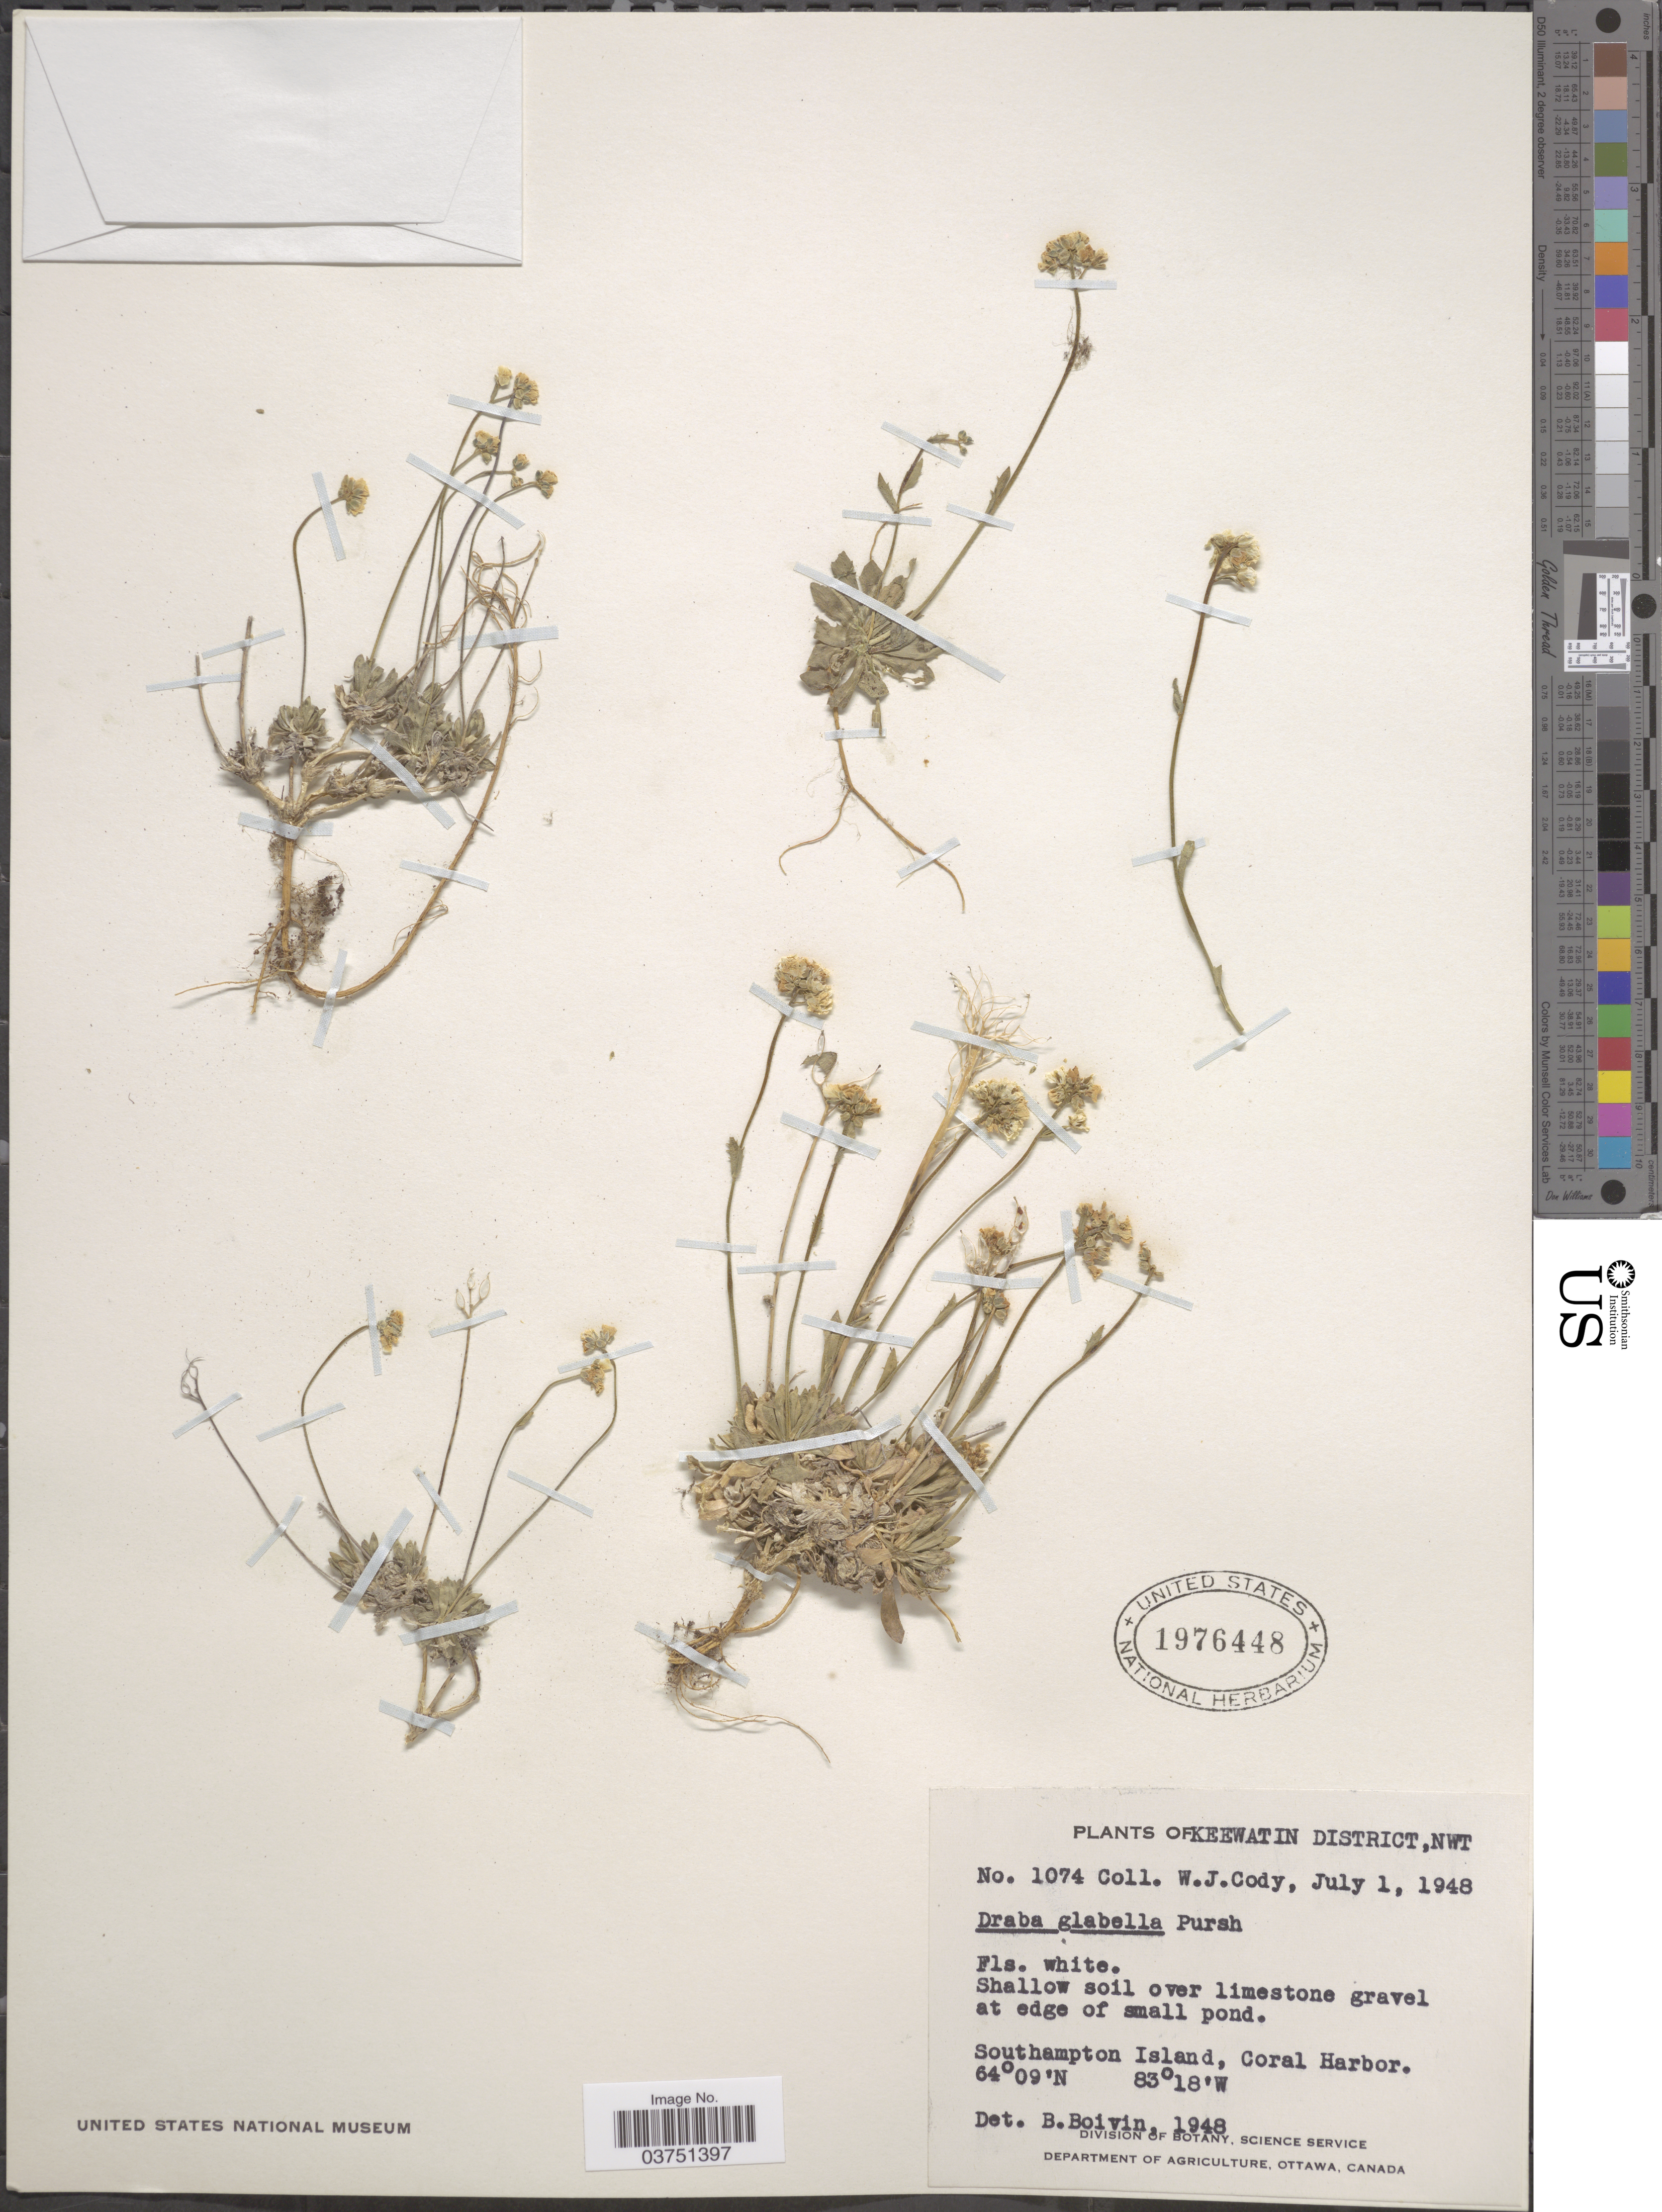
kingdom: Plantae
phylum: Tracheophyta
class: Magnoliopsida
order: Brassicales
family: Brassicaceae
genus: Draba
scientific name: Draba glabella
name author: Pursh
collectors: W. Cody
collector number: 1074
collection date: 1948-07-01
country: Canada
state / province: Northwest Territories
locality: Keewatin District, NWT; Southampton Island, Coral Harbor.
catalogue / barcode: US 1976448